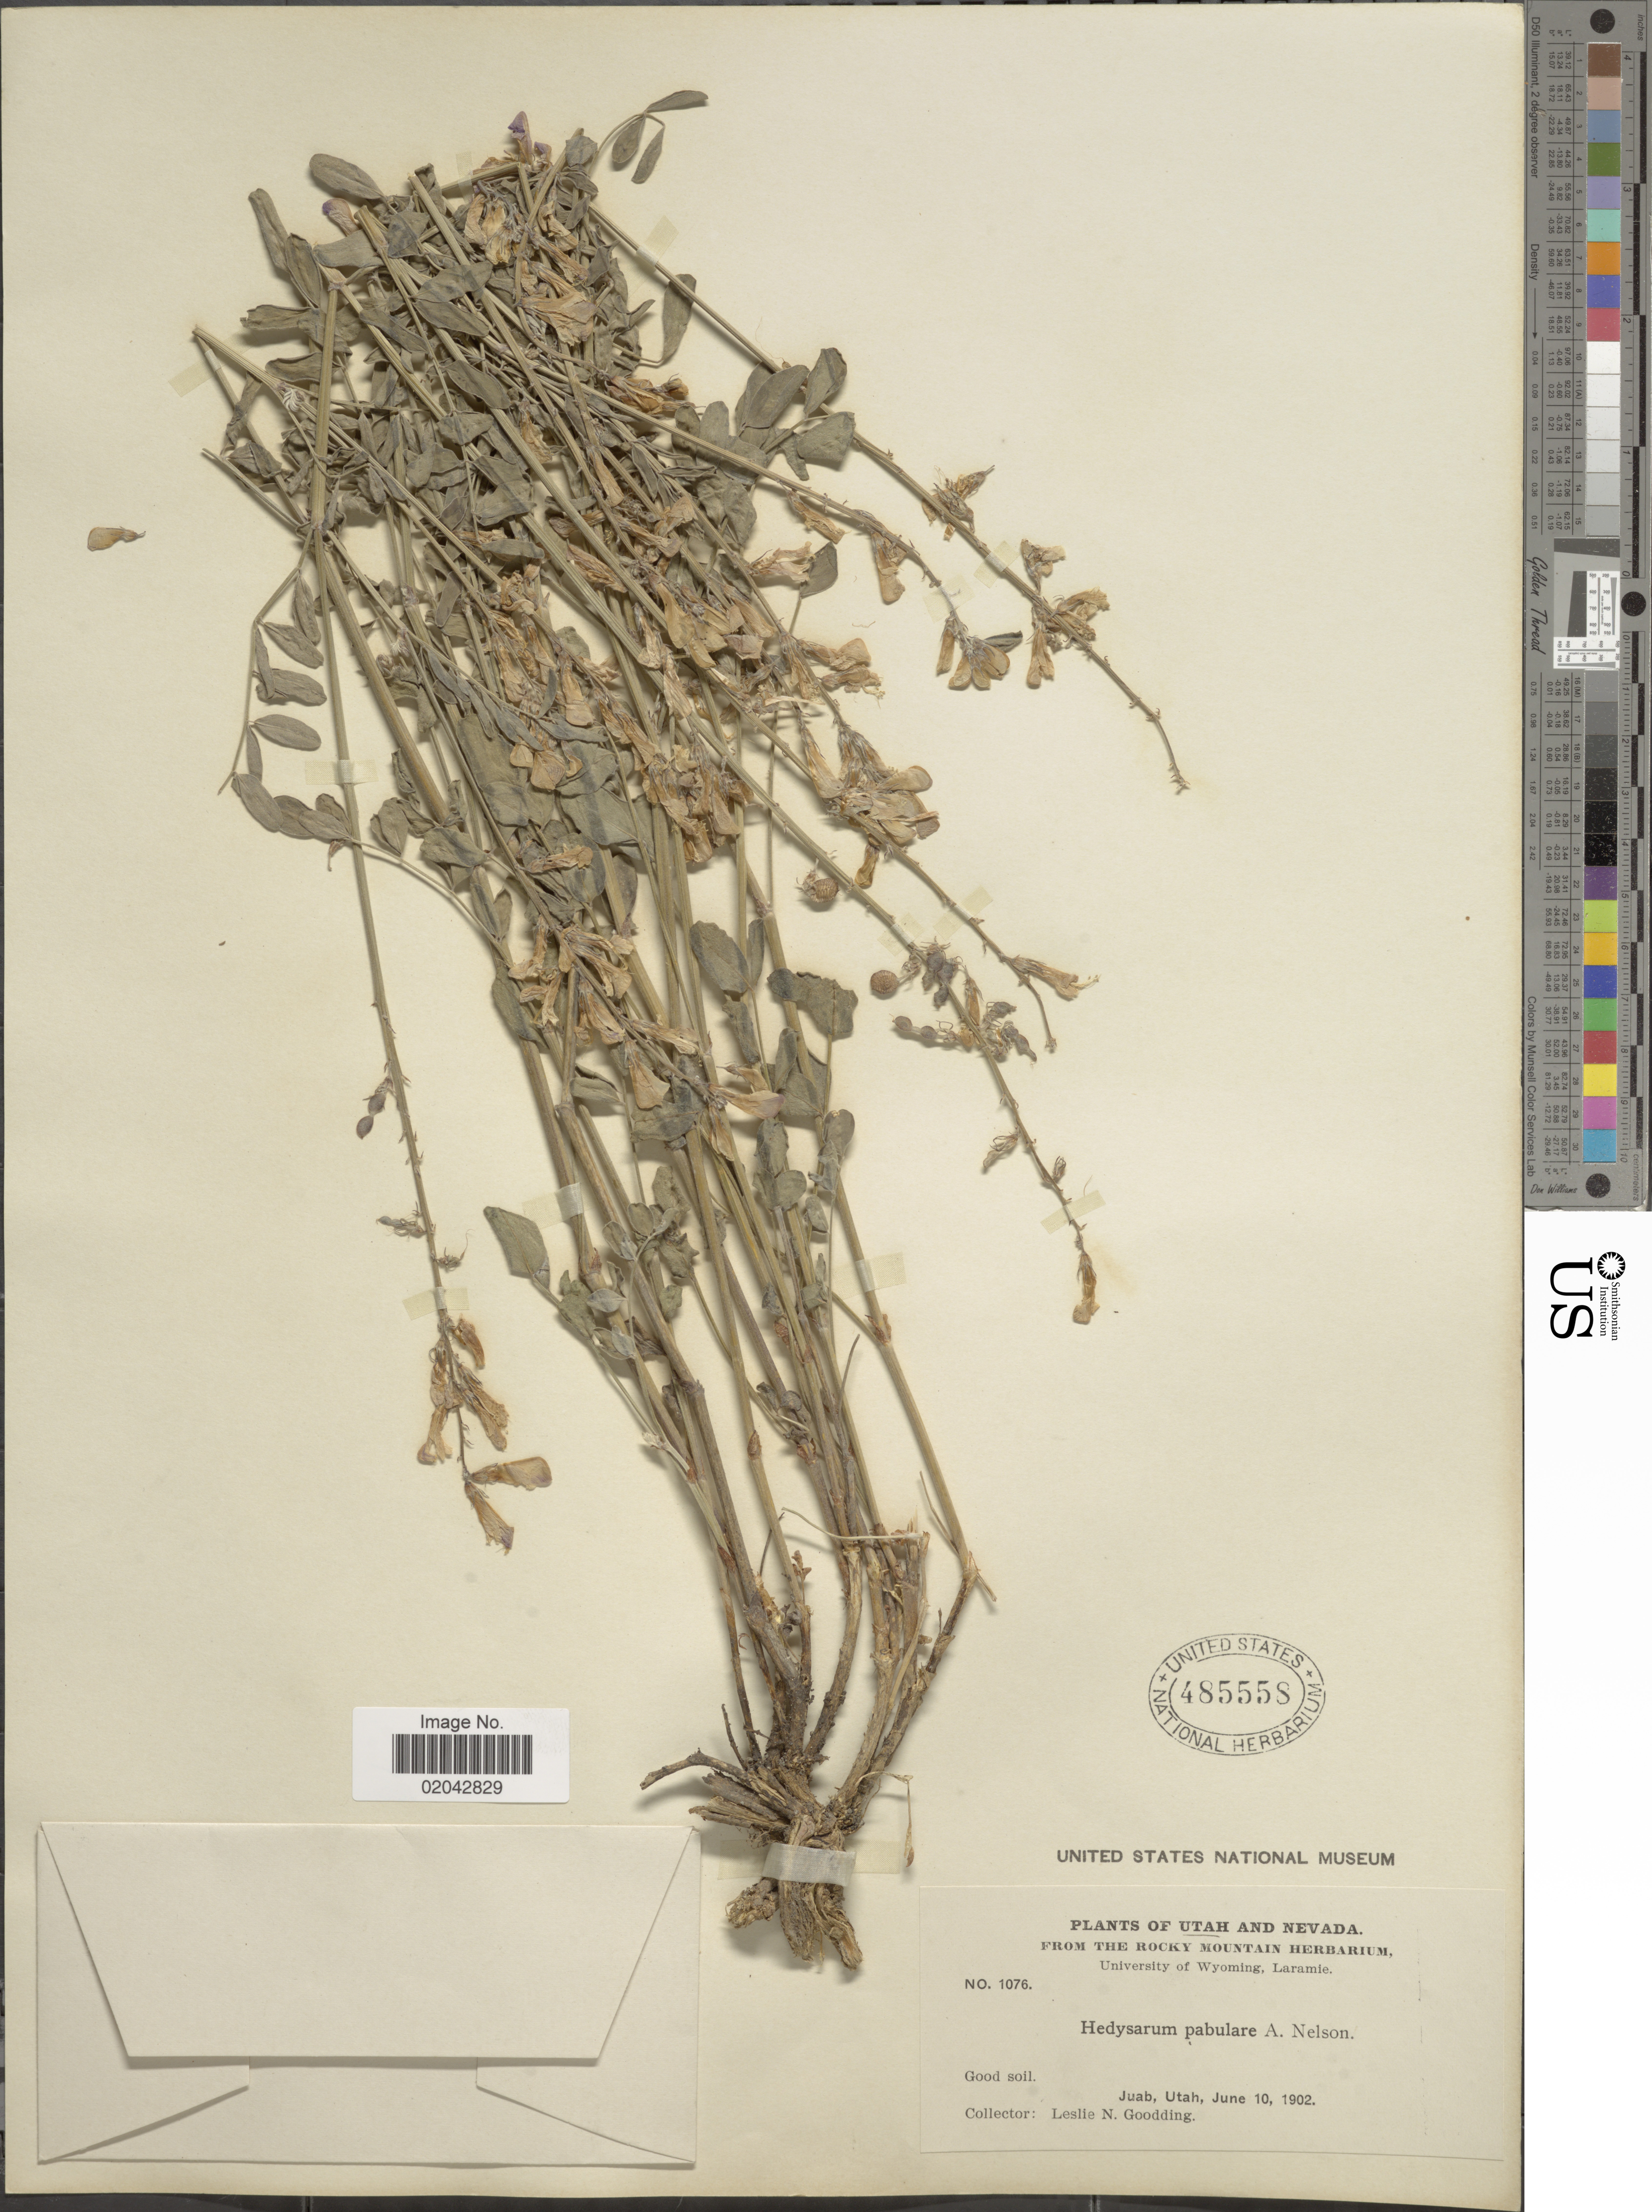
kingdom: Plantae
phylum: Tracheophyta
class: Magnoliopsida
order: Fabales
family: Fabaceae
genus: Hedysarum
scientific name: Hedysarum pabulare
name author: A. Nelson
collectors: L. N. Goodding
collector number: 1076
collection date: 1902-06-10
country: United States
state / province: Utah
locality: Good soil, Juab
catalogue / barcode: US 485558